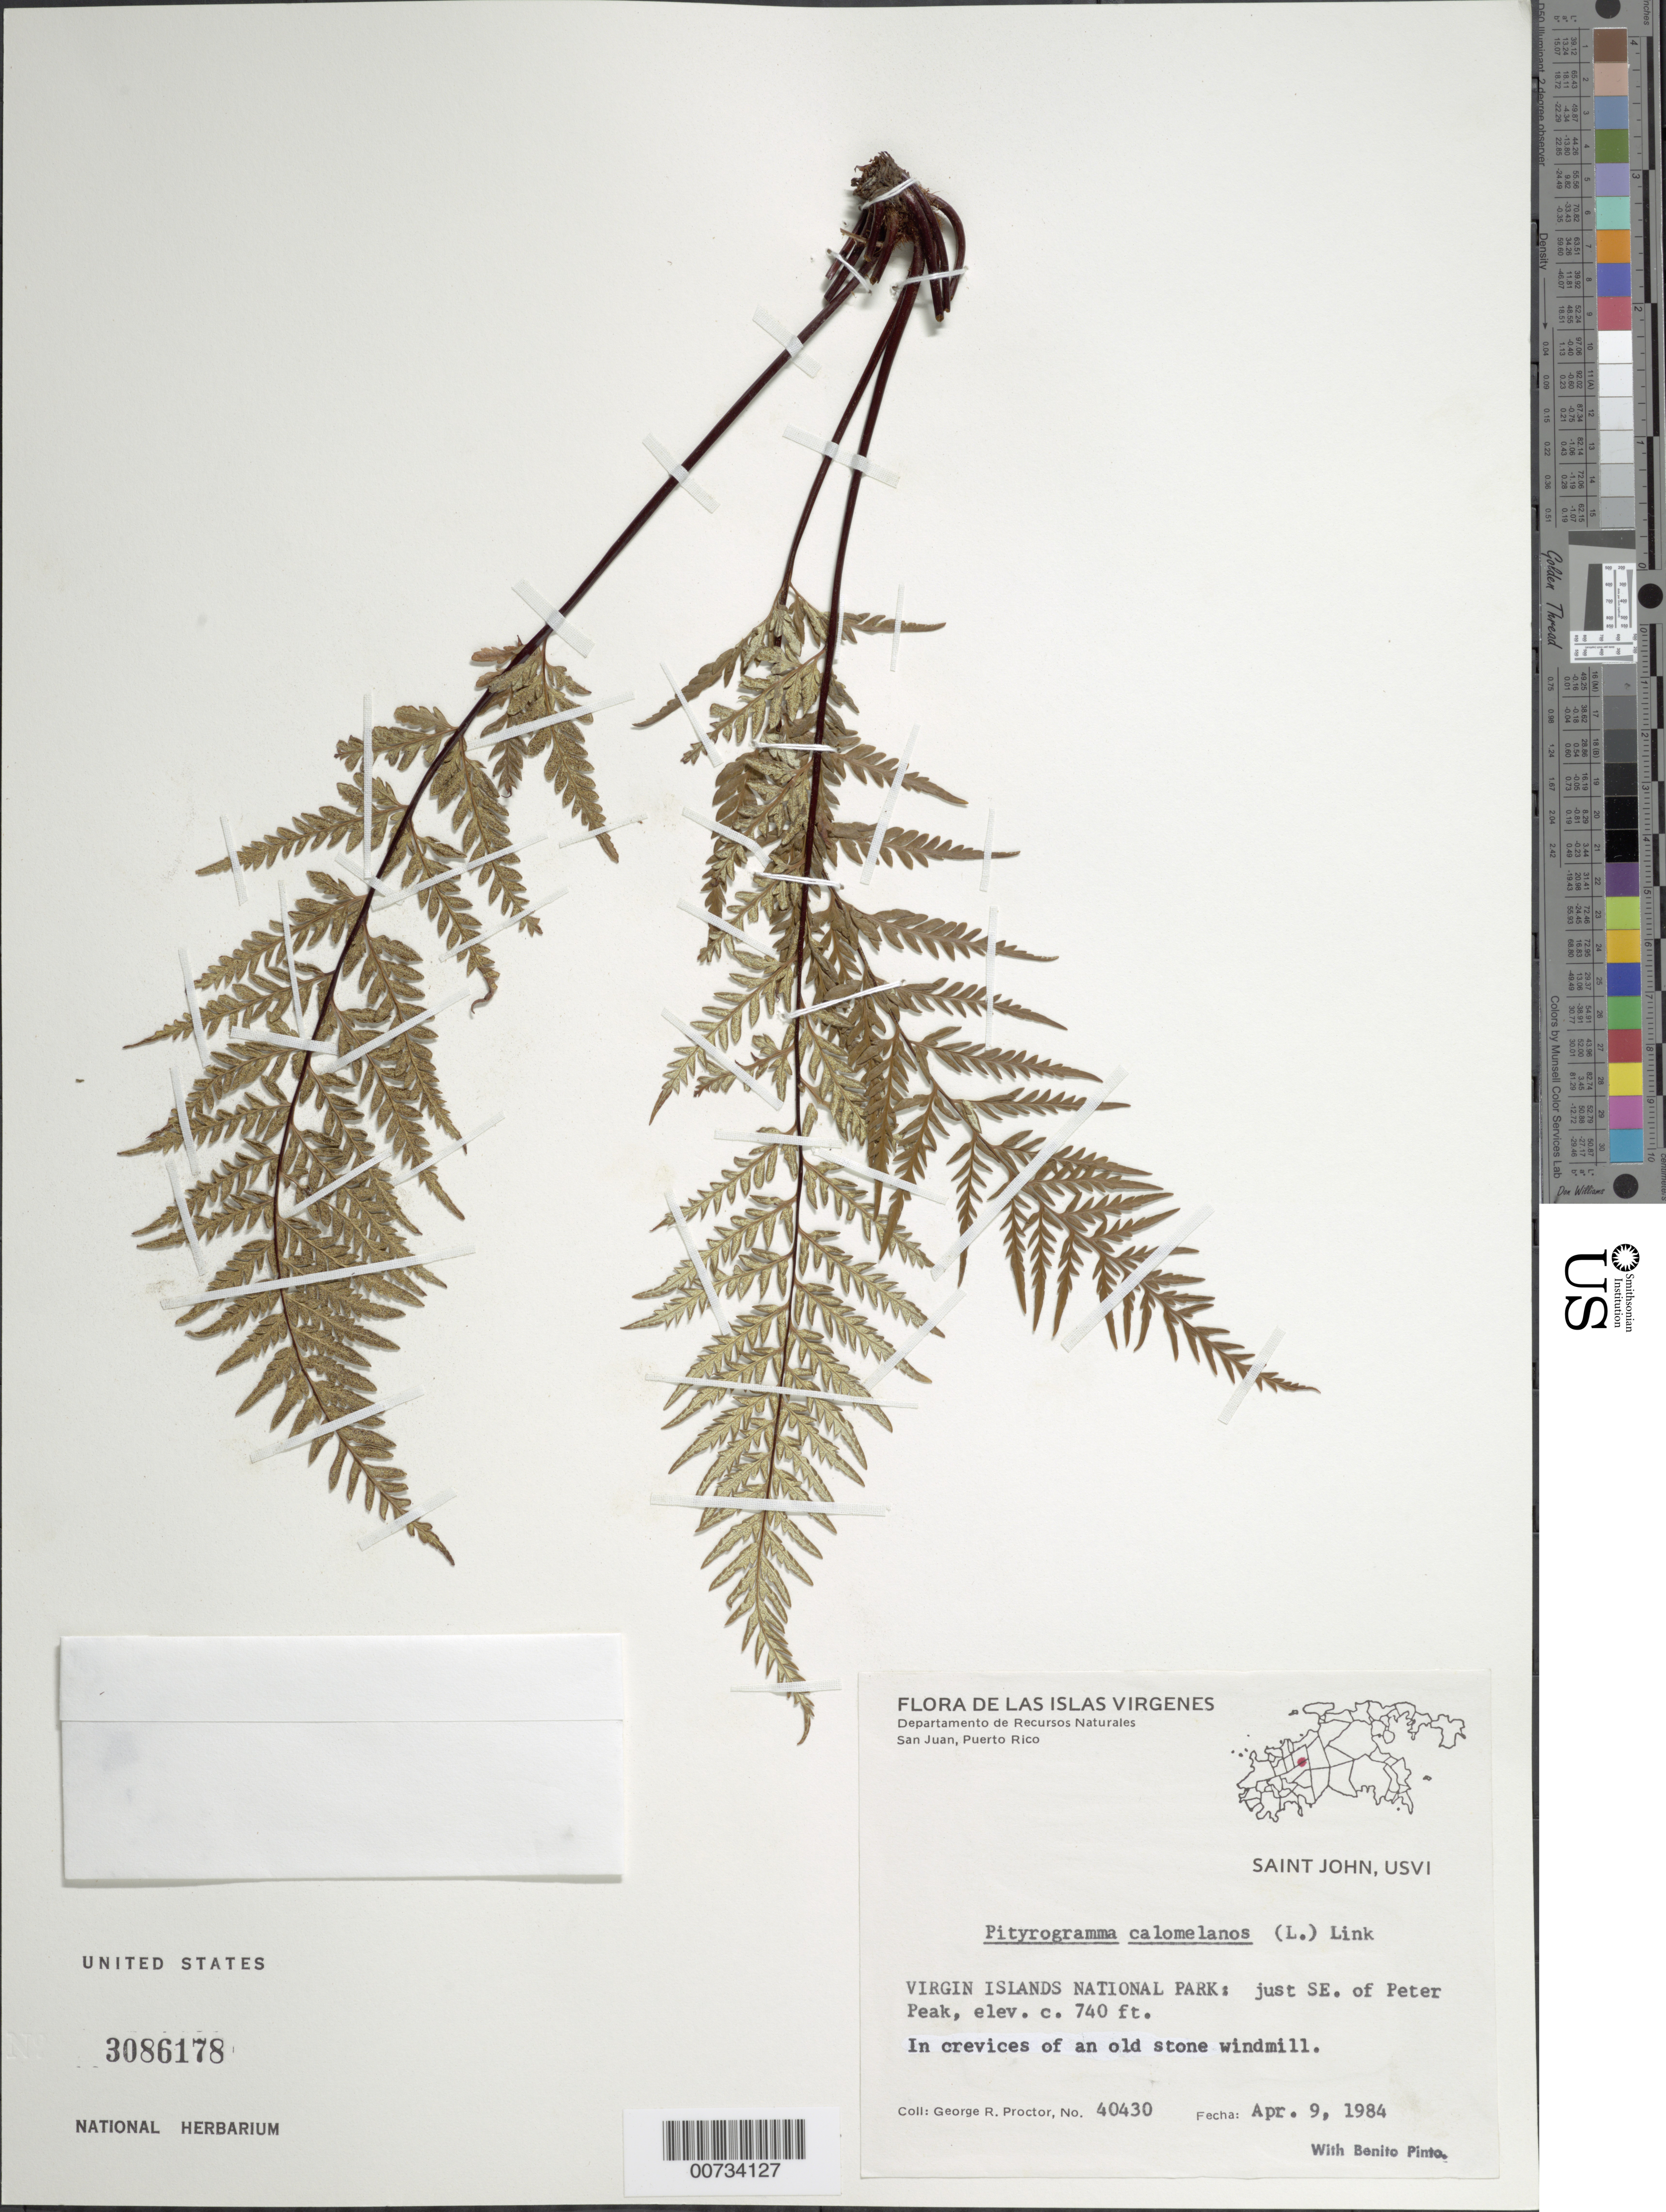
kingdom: Plantae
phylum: Tracheophyta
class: Polypodiopsida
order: Polypodiales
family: Pteridaceae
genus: Pityrogramma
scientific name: Pityrogramma calomelanos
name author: (L.) Link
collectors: G. R. Proctor & B. Pinto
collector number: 40430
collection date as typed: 09 Apr 1984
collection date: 1984-04-09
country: U.S. Virgin Islands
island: St. John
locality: St. John, Virgin Is. Natl. Park: just SE of Peter Peak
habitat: In crevices of an old stone windmill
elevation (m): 226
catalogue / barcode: US 3086178